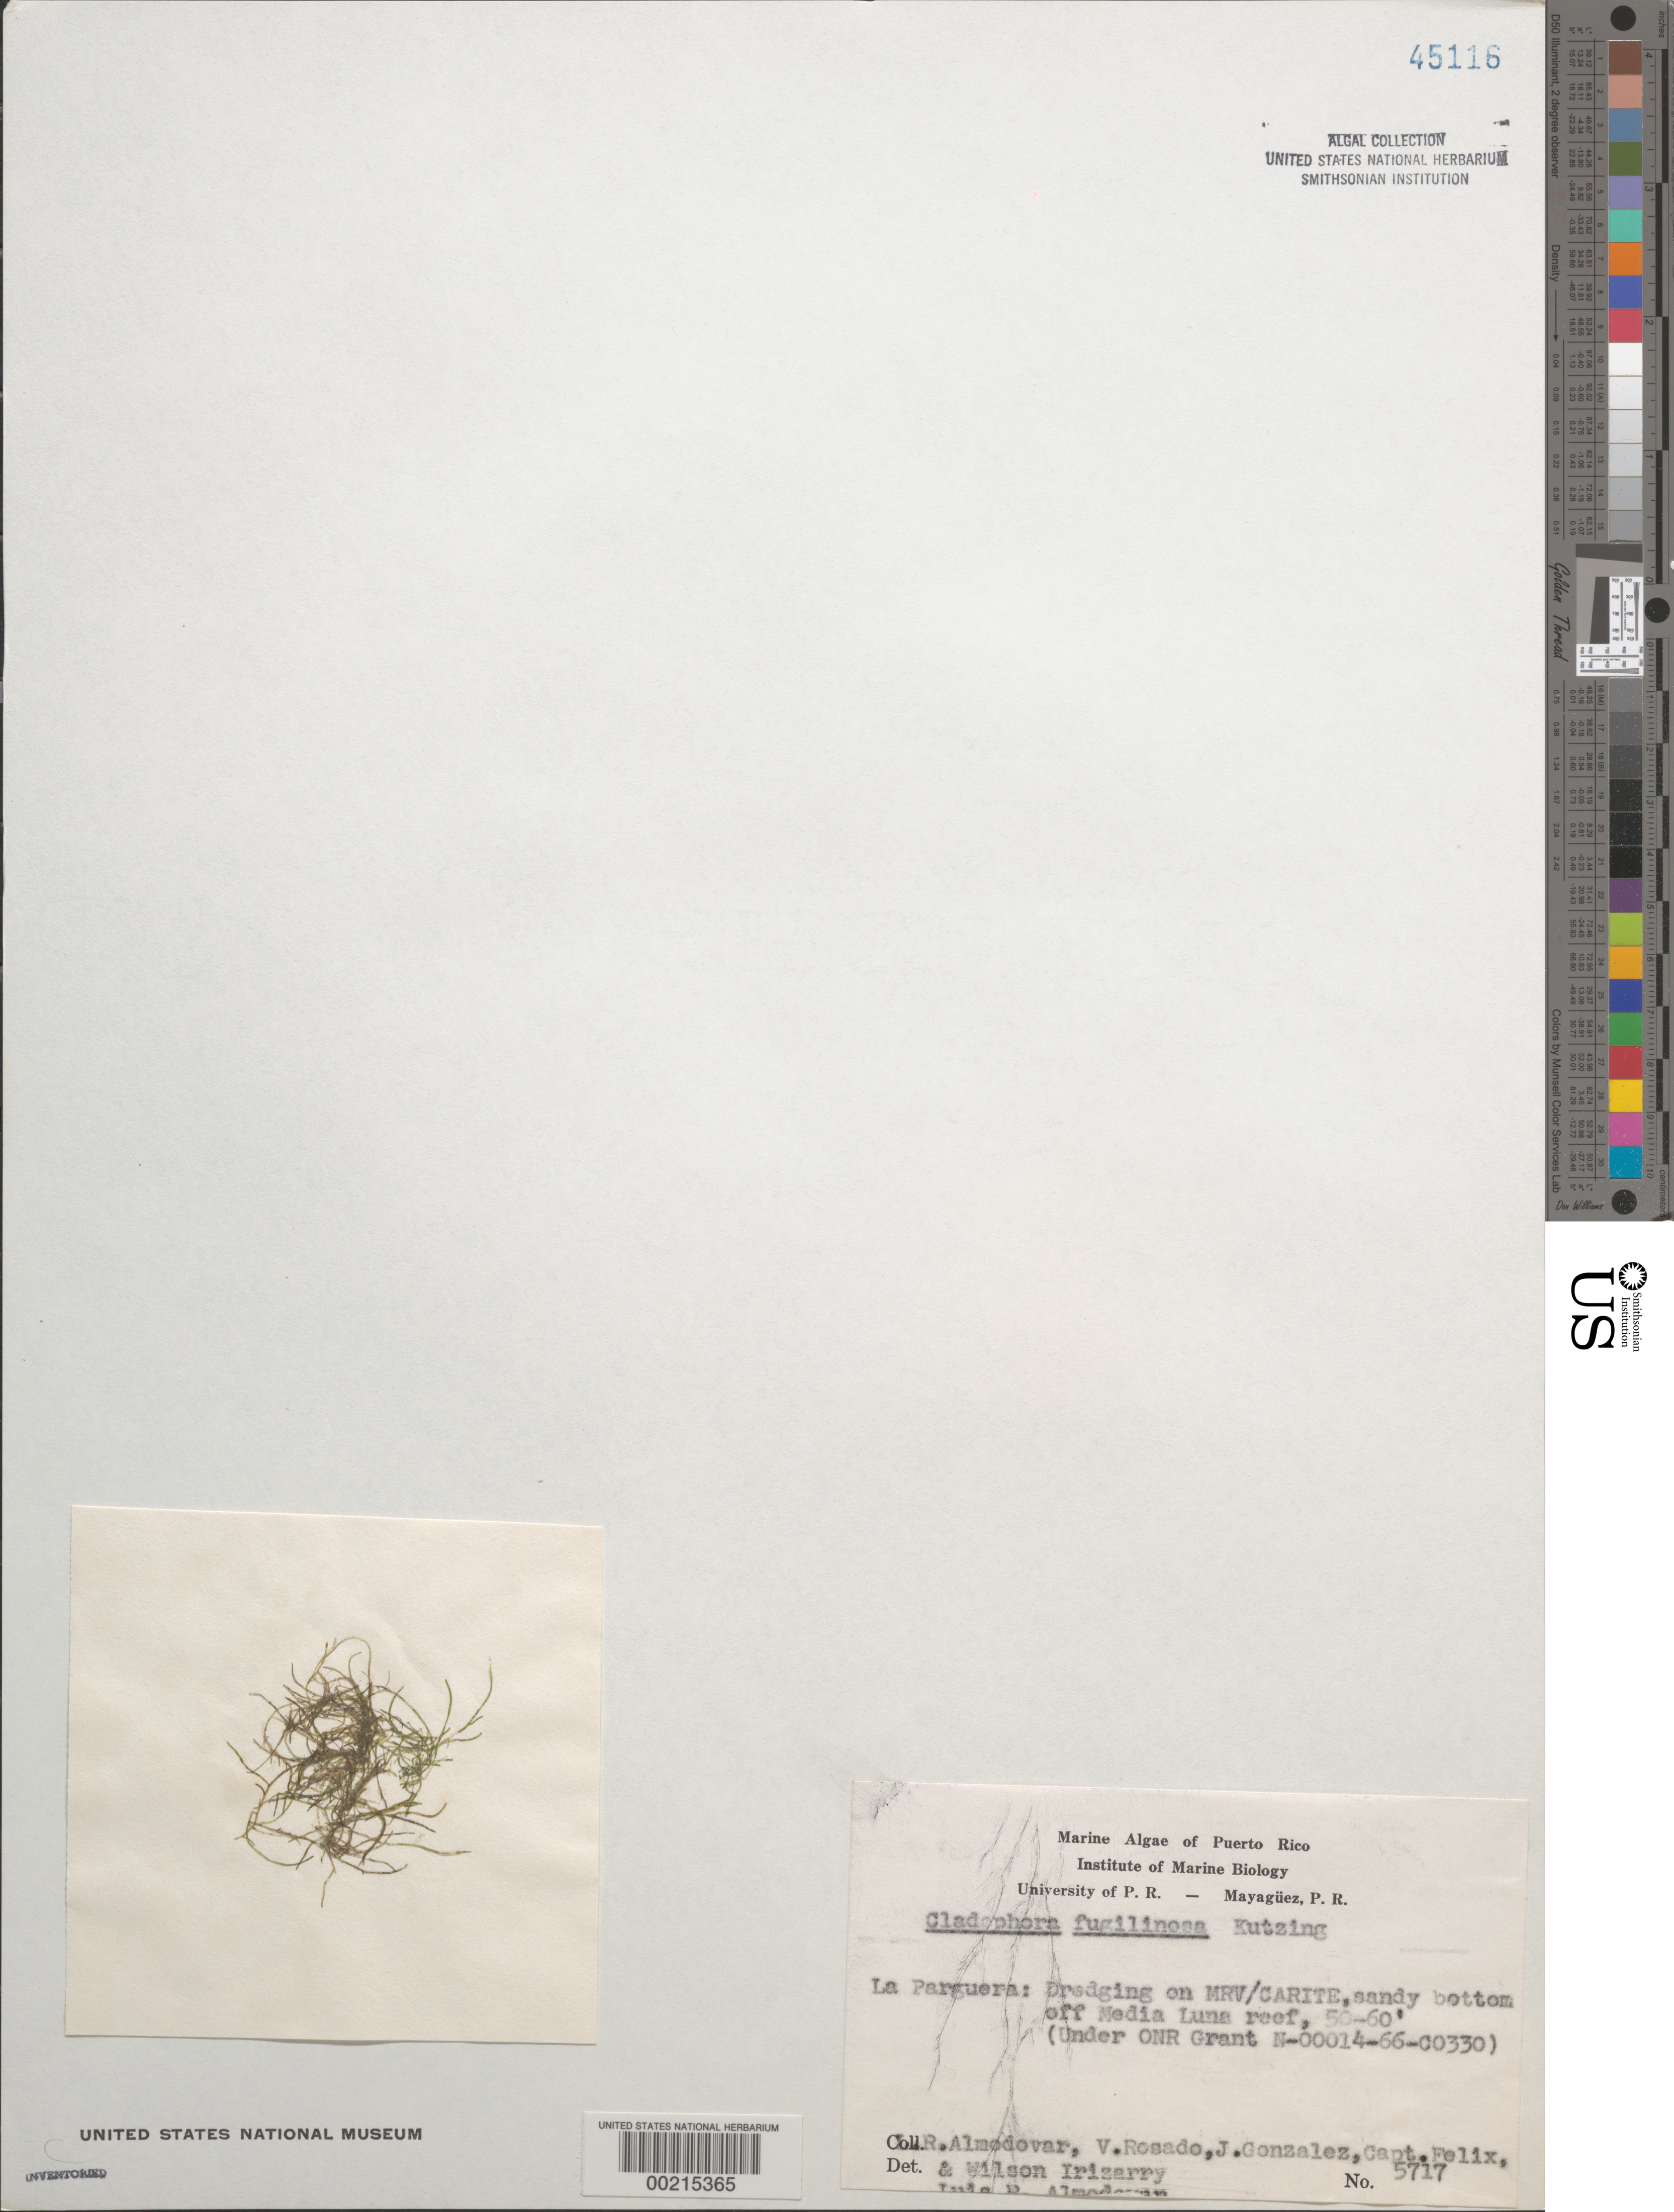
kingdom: Plantae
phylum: Chlorophyta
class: Ulvophyceae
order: Cladophorales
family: Cladophoraceae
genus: Cladophora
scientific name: Cladophora fuliginosa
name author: Kütz.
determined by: Almodovar, L. R.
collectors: L. Almodovar, V. Rosado, J. Gonzalez, C. Felix & W. Irizarry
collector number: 5717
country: Puerto Rico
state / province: Lajas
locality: La Parguera, off Media Luna Reef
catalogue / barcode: US 45116